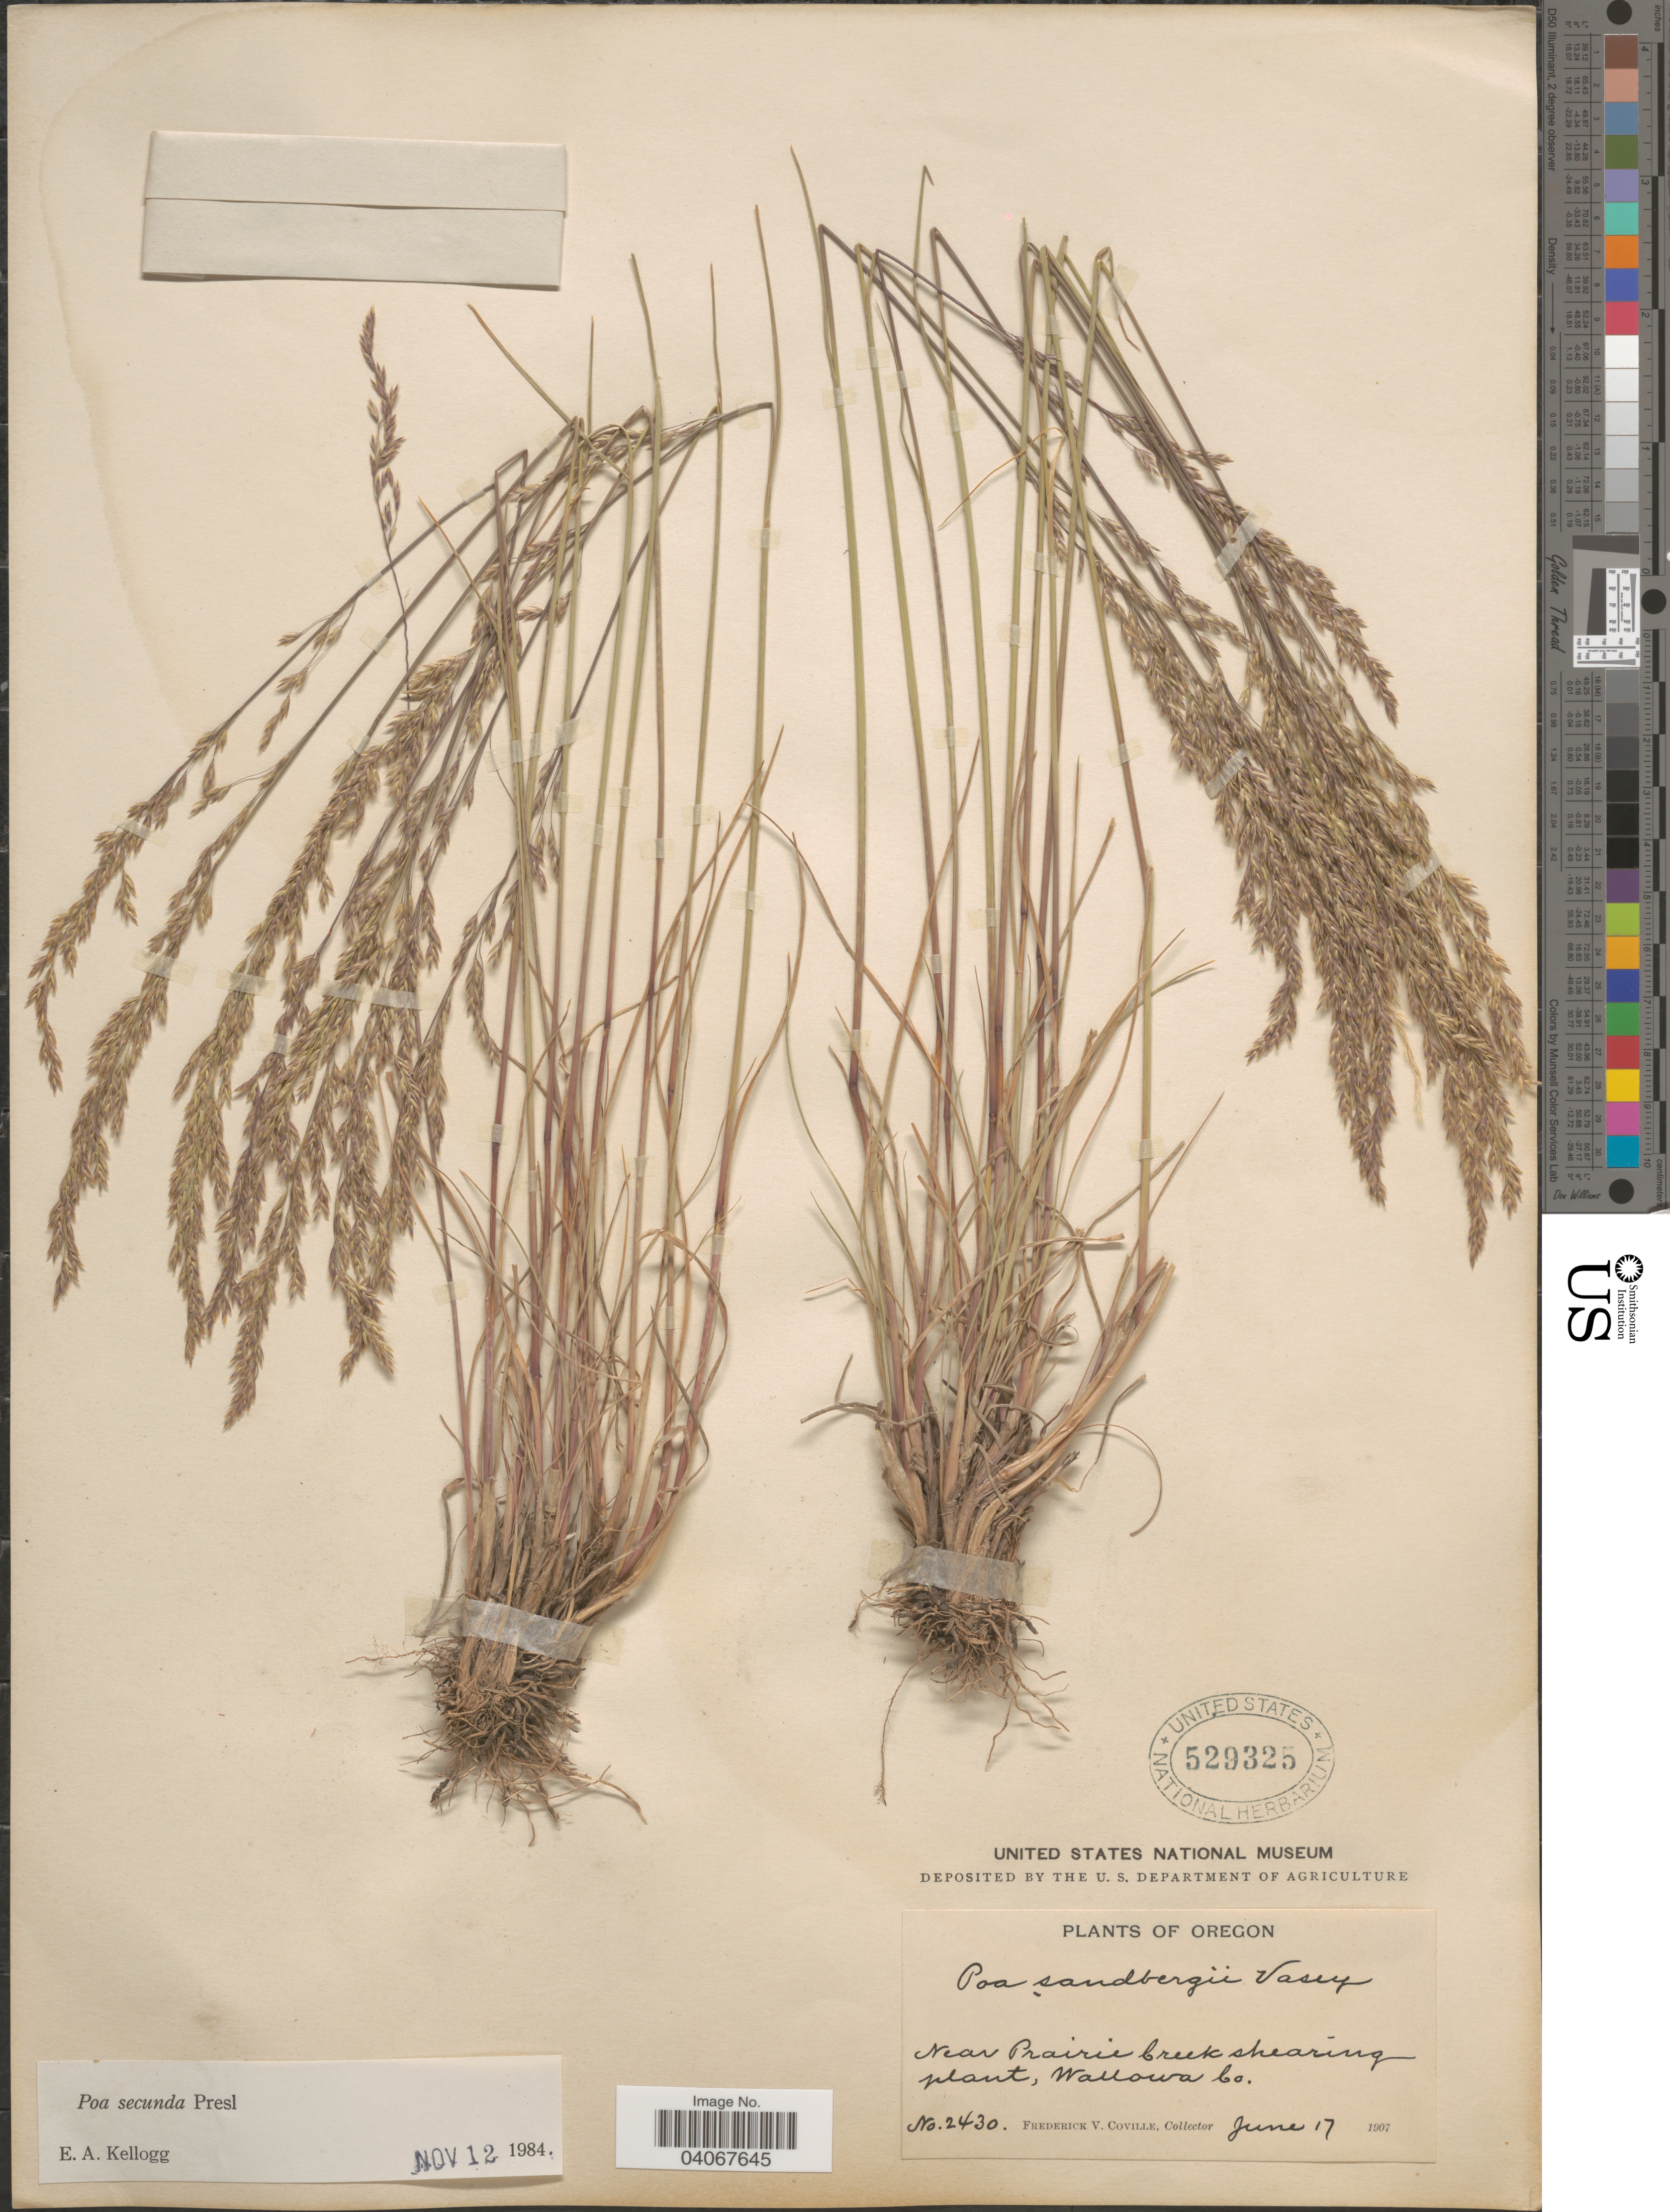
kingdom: Plantae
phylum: Tracheophyta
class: Liliopsida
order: Poales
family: Poaceae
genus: Poa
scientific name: Poa secunda subsp. secunda var. secunda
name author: J. Presl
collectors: F. V. Coville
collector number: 2430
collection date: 1907-06-17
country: United States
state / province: Oregon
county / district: Wallowa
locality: Near the Prairie Creek shearing plant, Wallowa Co.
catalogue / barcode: US 529325